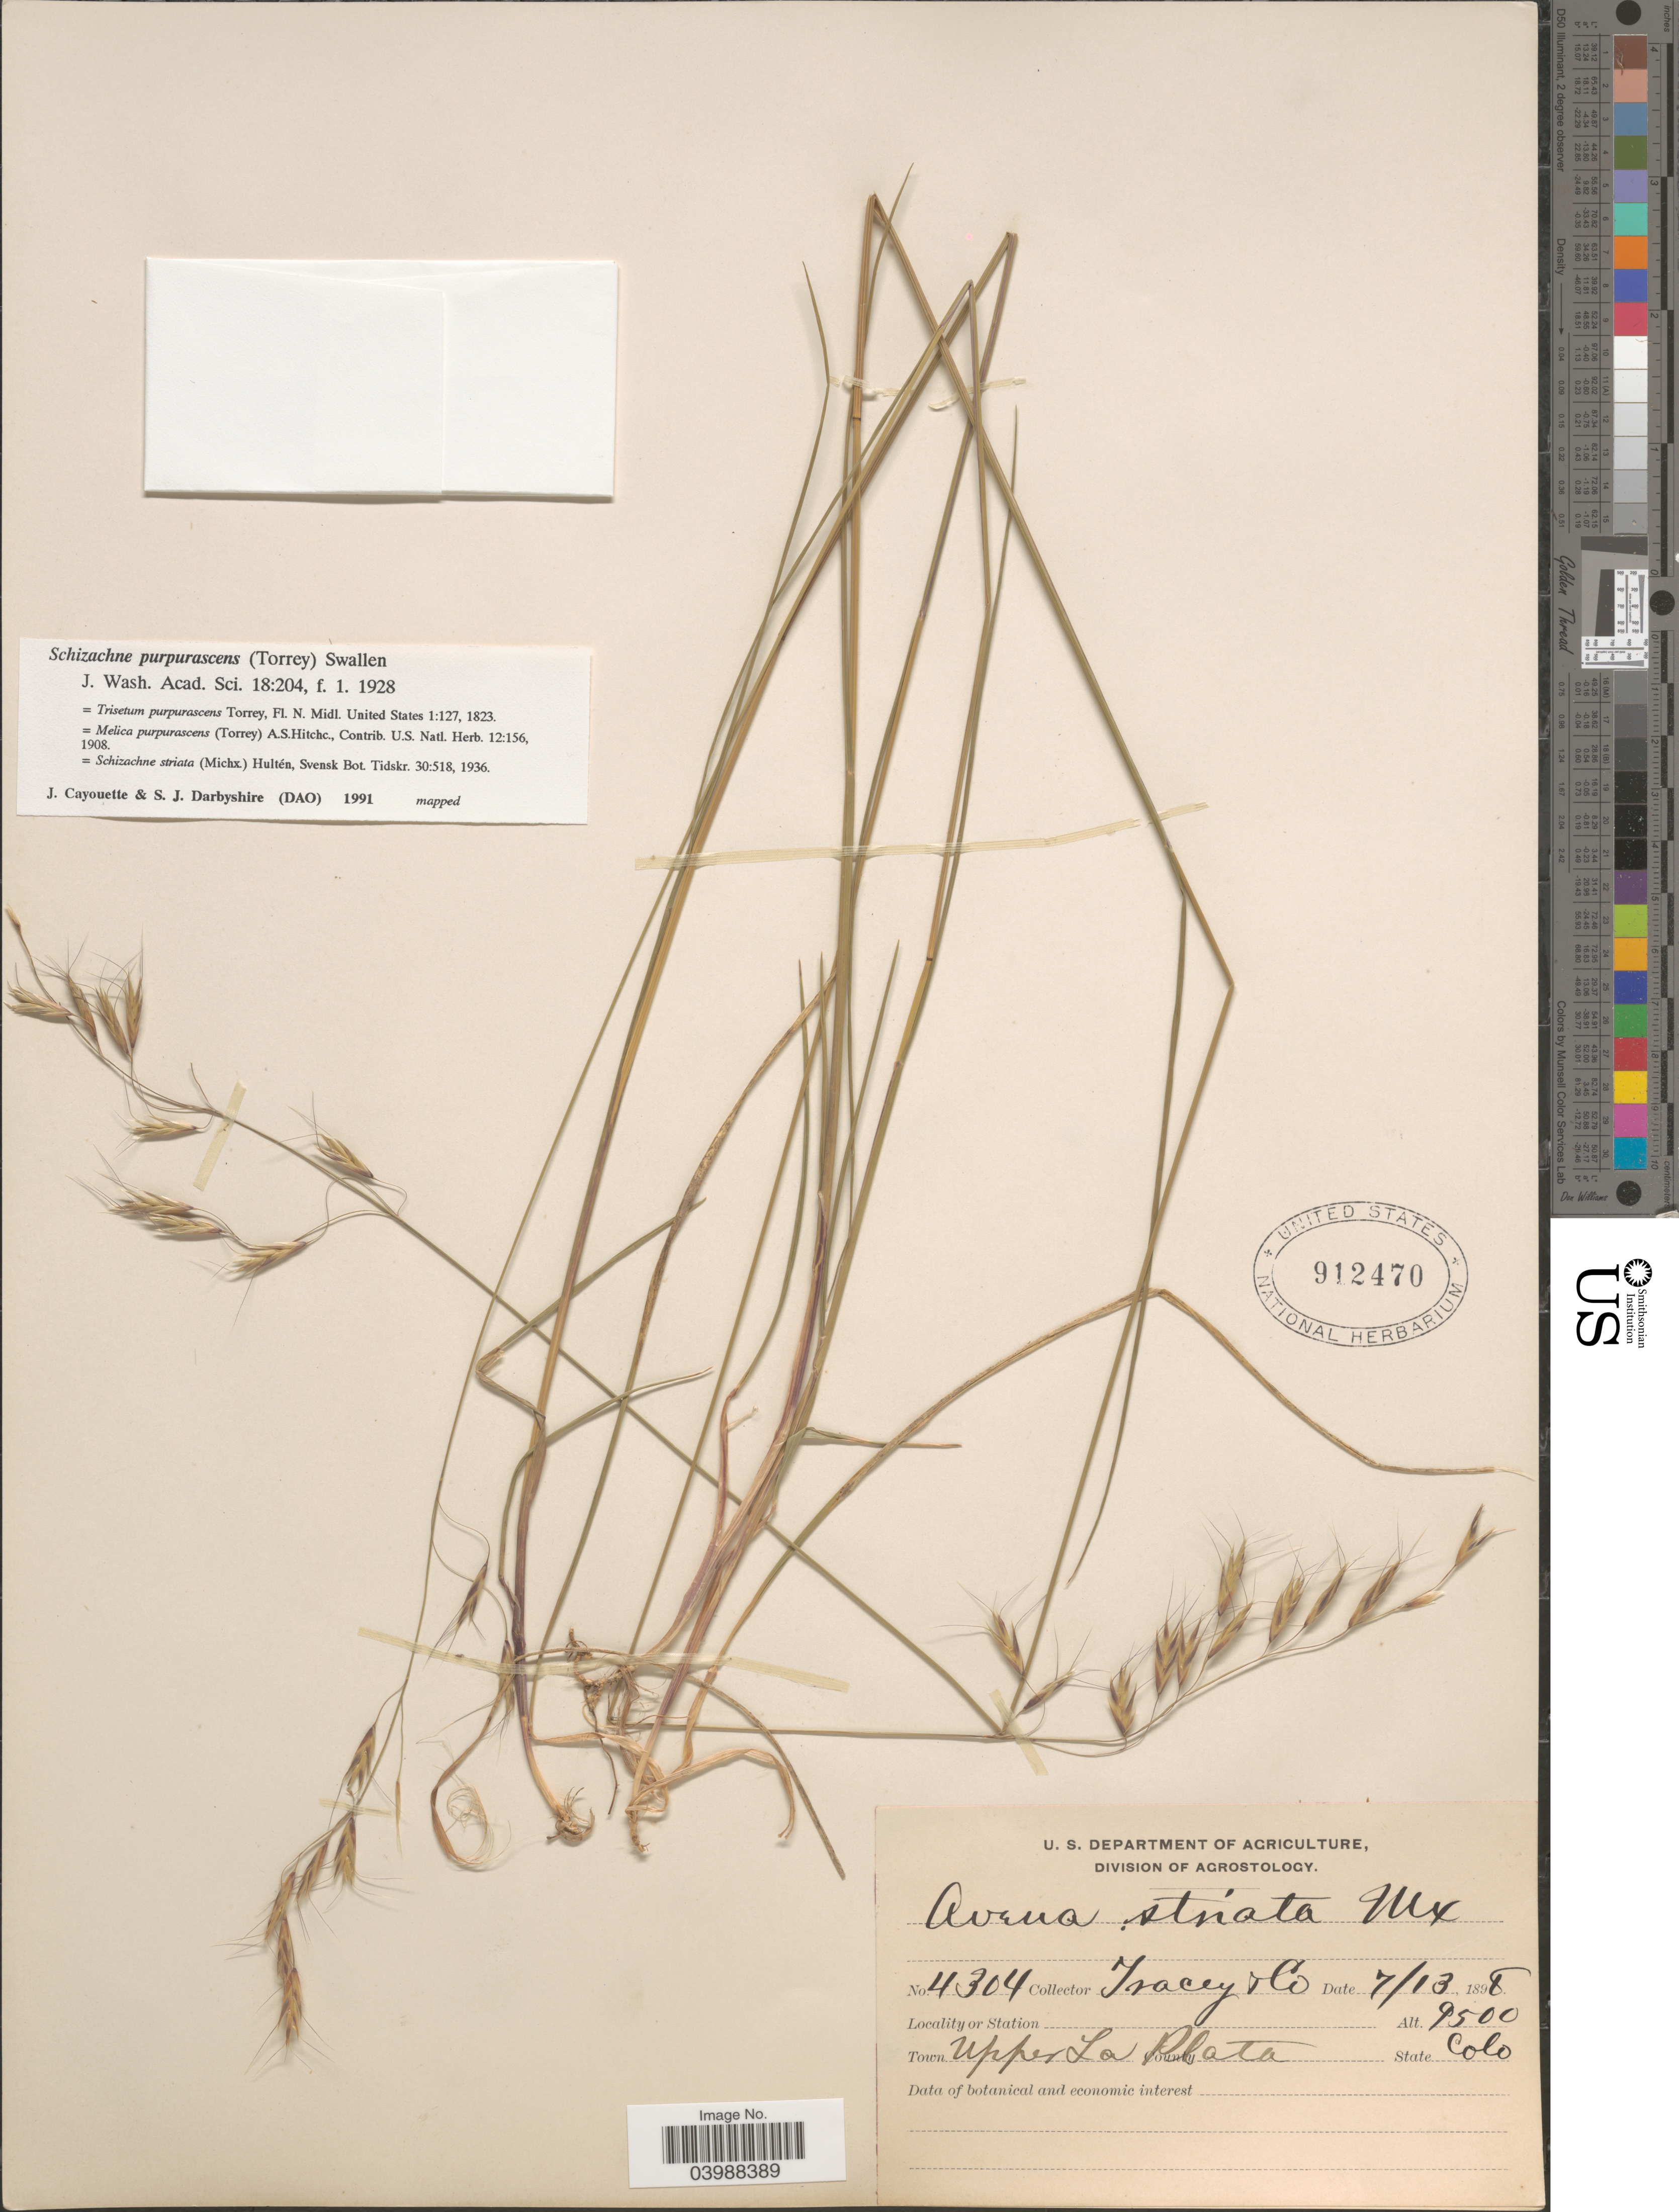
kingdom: Plantae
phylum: Tracheophyta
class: Liliopsida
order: Poales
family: Poaceae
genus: Schizachne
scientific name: Schizachne purpurascens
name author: (Torr.) Swallen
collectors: -. Tracy & et al.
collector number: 4304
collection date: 1898-07-13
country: United States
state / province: Colorado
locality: Town Upper La Plata.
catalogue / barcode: US 912470